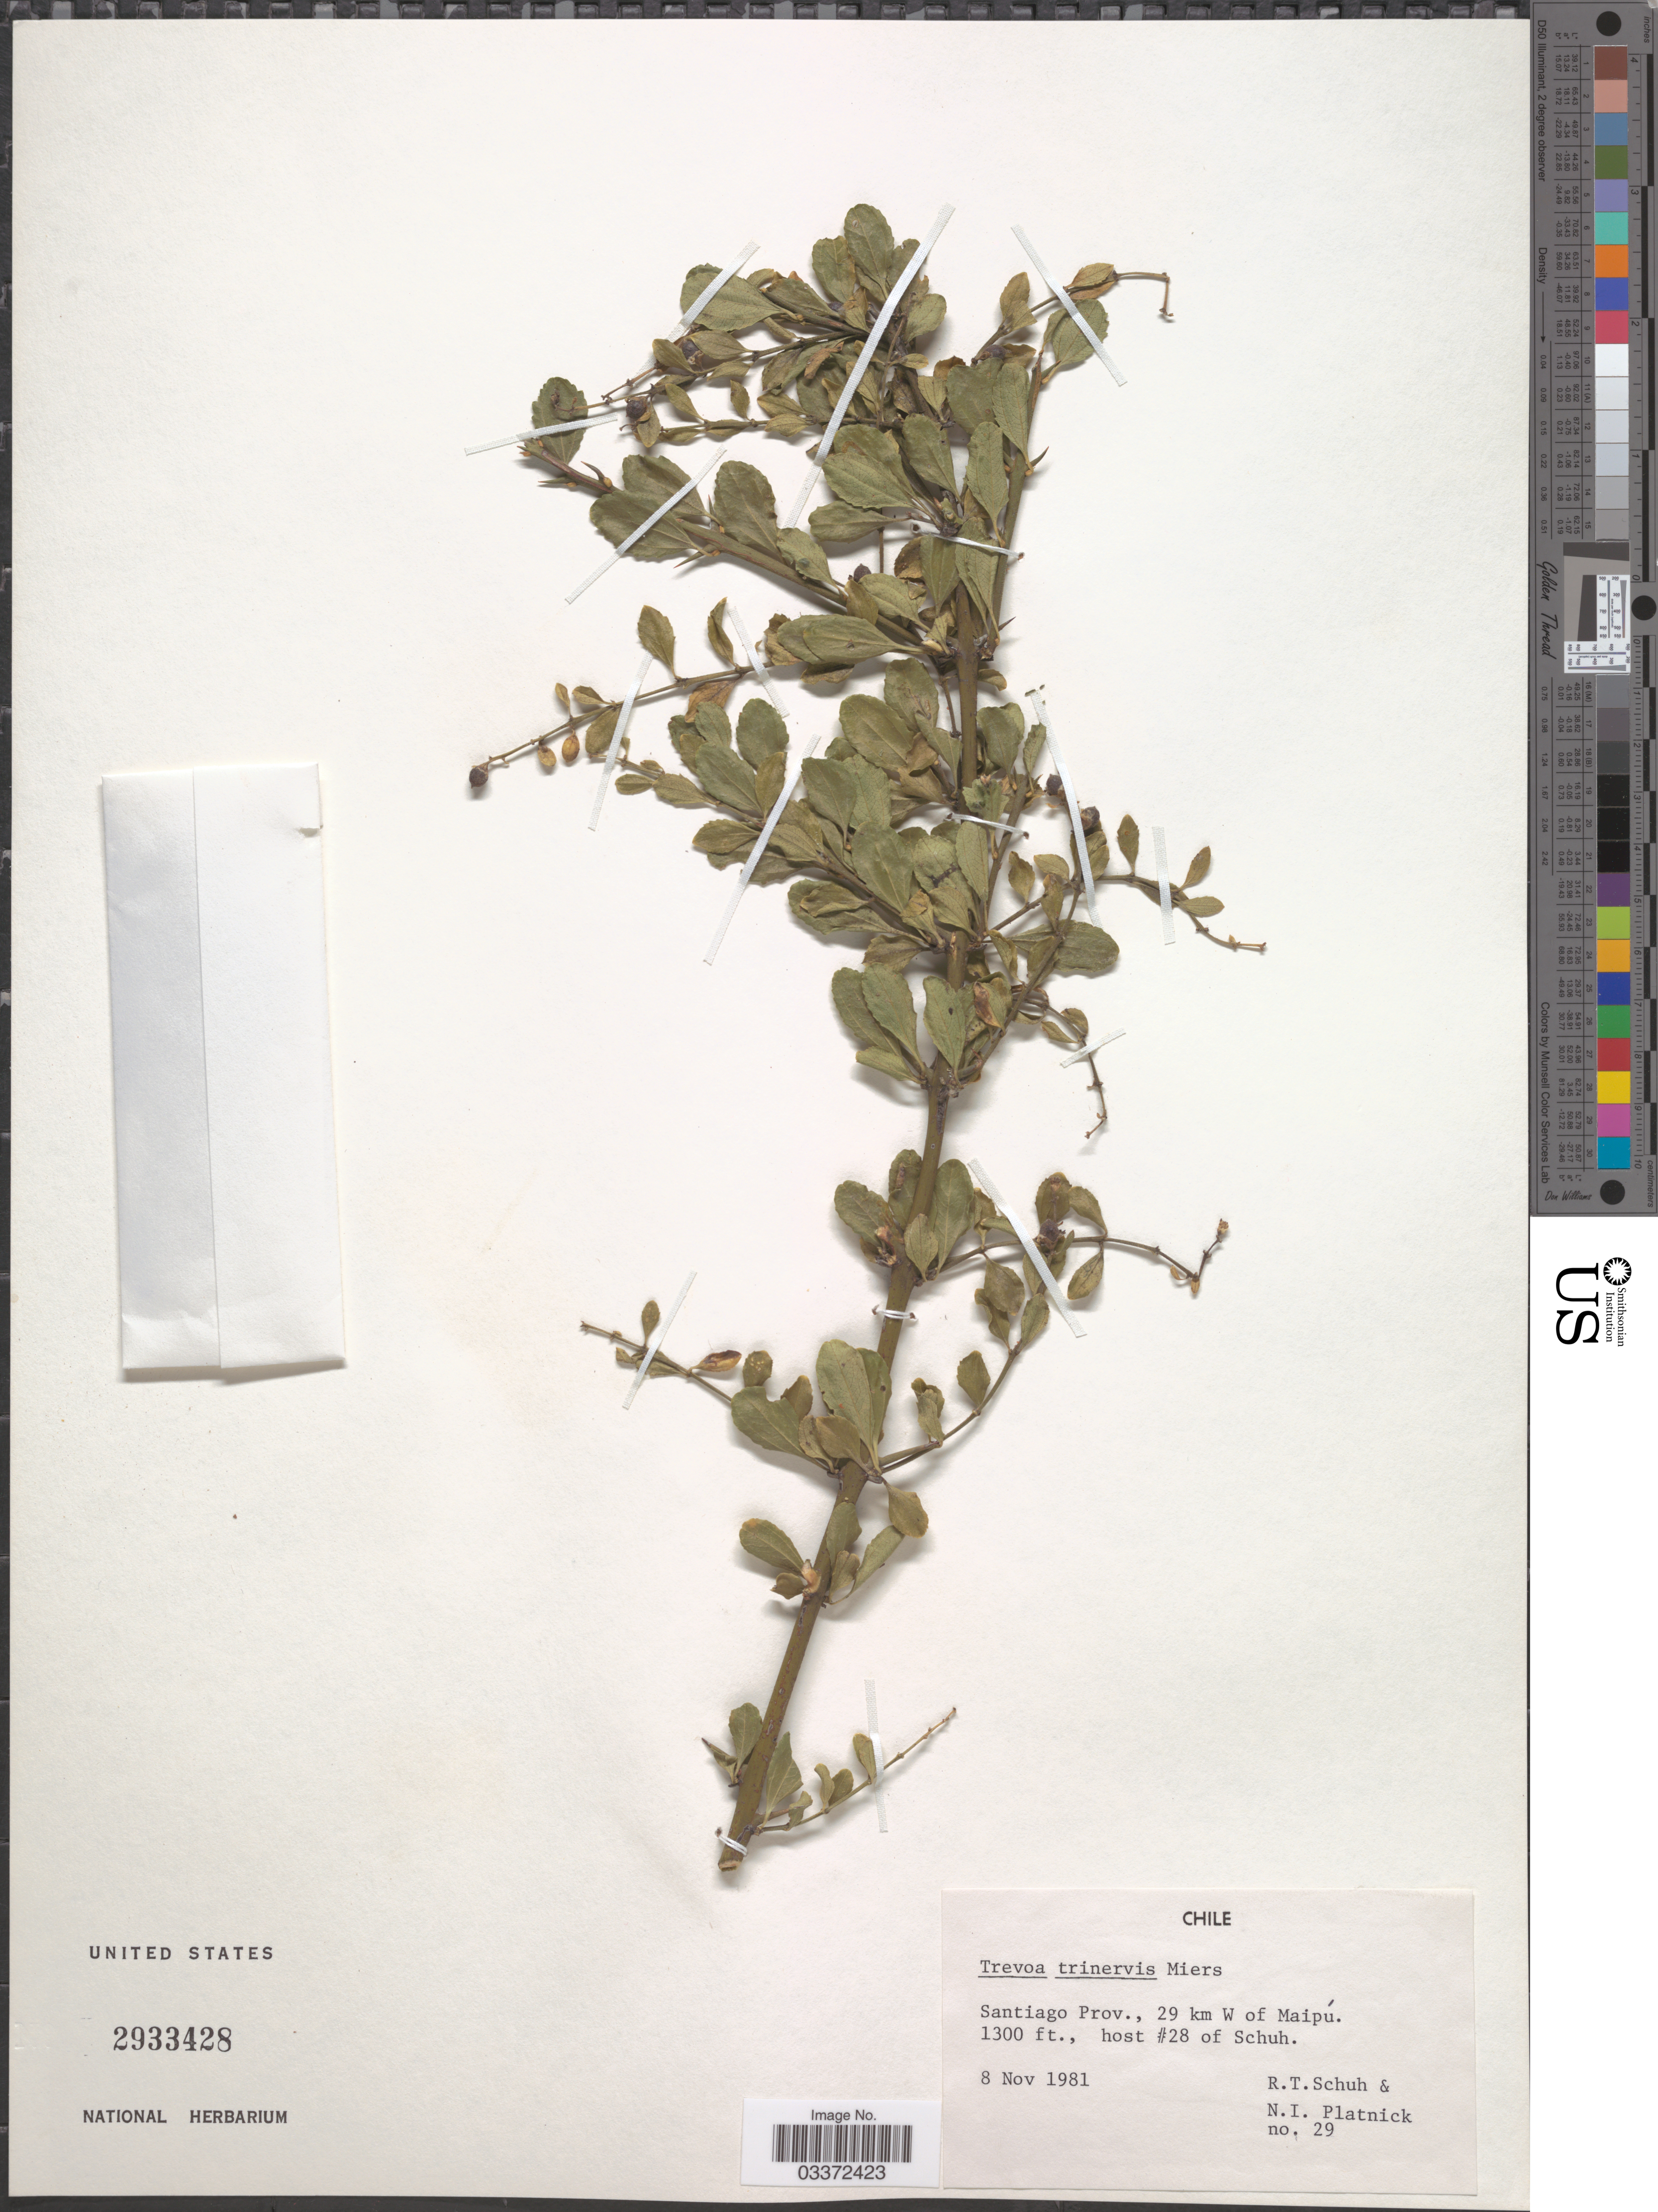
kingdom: Plantae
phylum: Tracheophyta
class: Magnoliopsida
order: Rosales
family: Rhamnaceae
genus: Trevoa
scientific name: Trevoa trinervia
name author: Gillies & Hook.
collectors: R. Schuh & N. Platnick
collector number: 29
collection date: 1981-11-08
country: Chile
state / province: Región Metropolitana (RM)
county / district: Maipo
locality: Santiago Prov., 29 km W of Maipú.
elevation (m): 396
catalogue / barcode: US 2933428